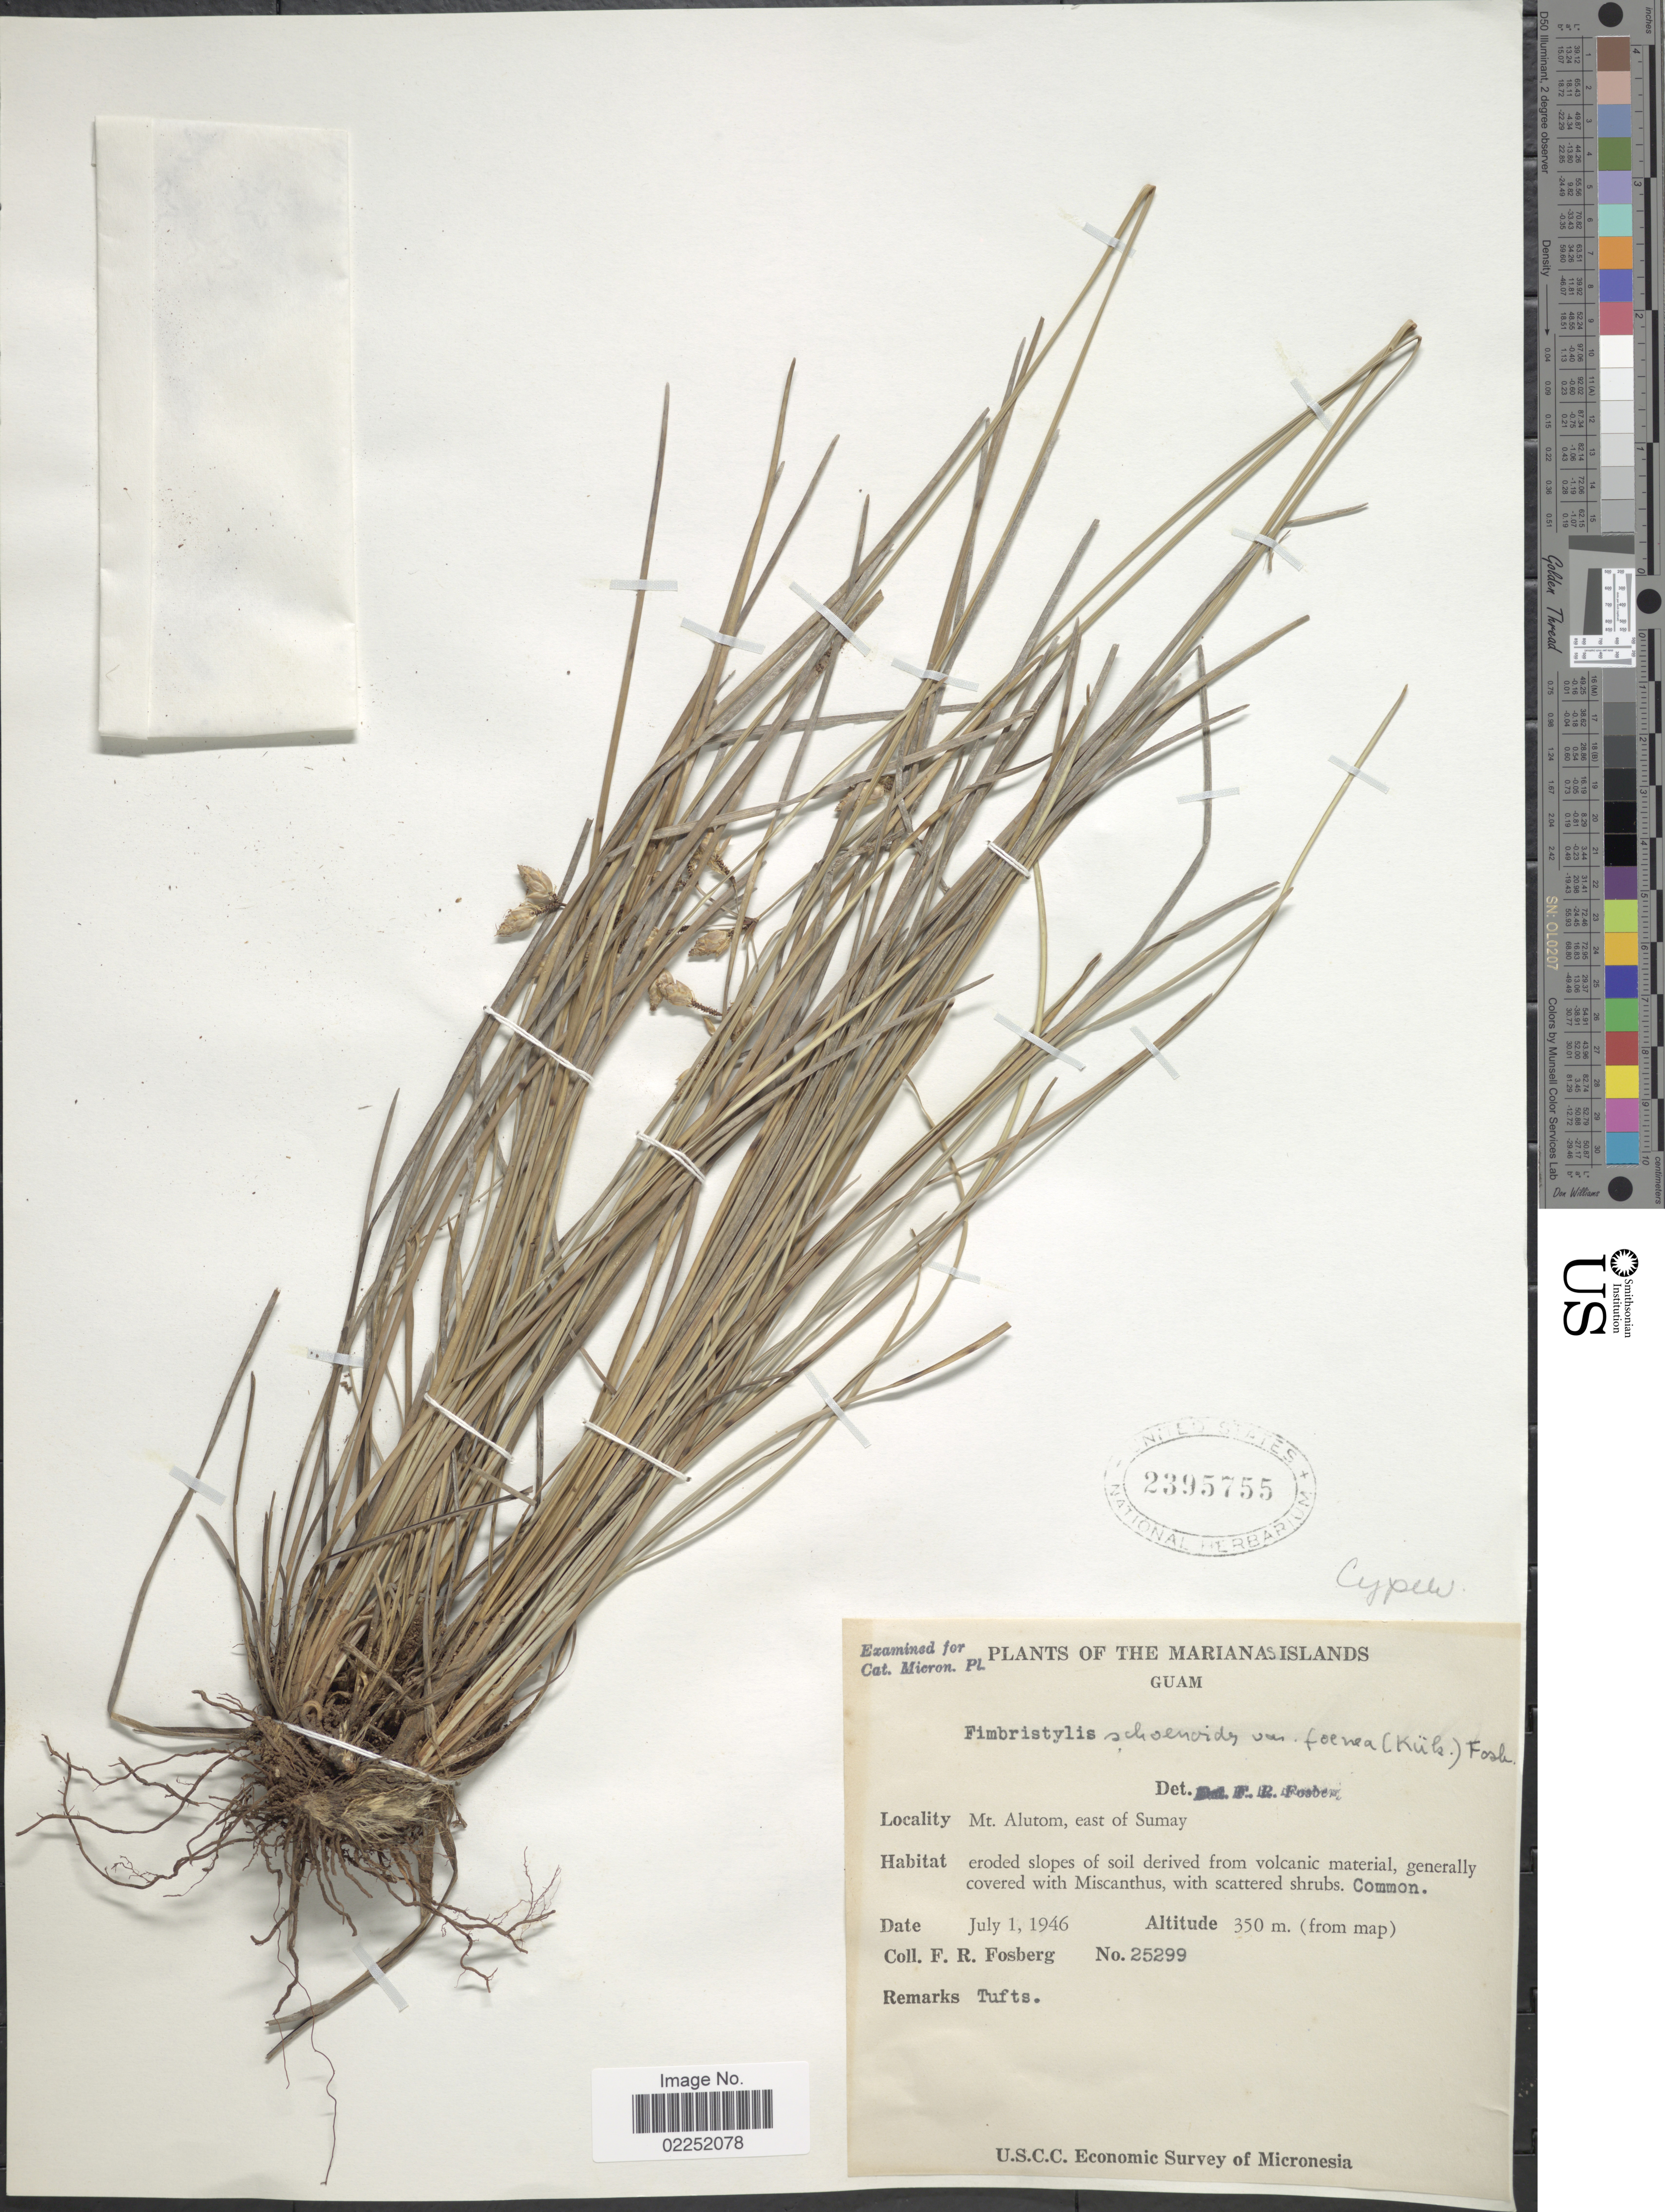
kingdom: Plantae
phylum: Tracheophyta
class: Liliopsida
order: Poales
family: Cyperaceae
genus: Fimbristylis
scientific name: Fimbristylis tristachya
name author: R. Br.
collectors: F. R. Fosberg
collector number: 25299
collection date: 1946-07-01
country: Guam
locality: The Marianas Islands, Mt Alutom, east of Sumay, eroded slopes of soil derived from volcanic material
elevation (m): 350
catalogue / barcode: US 2395755